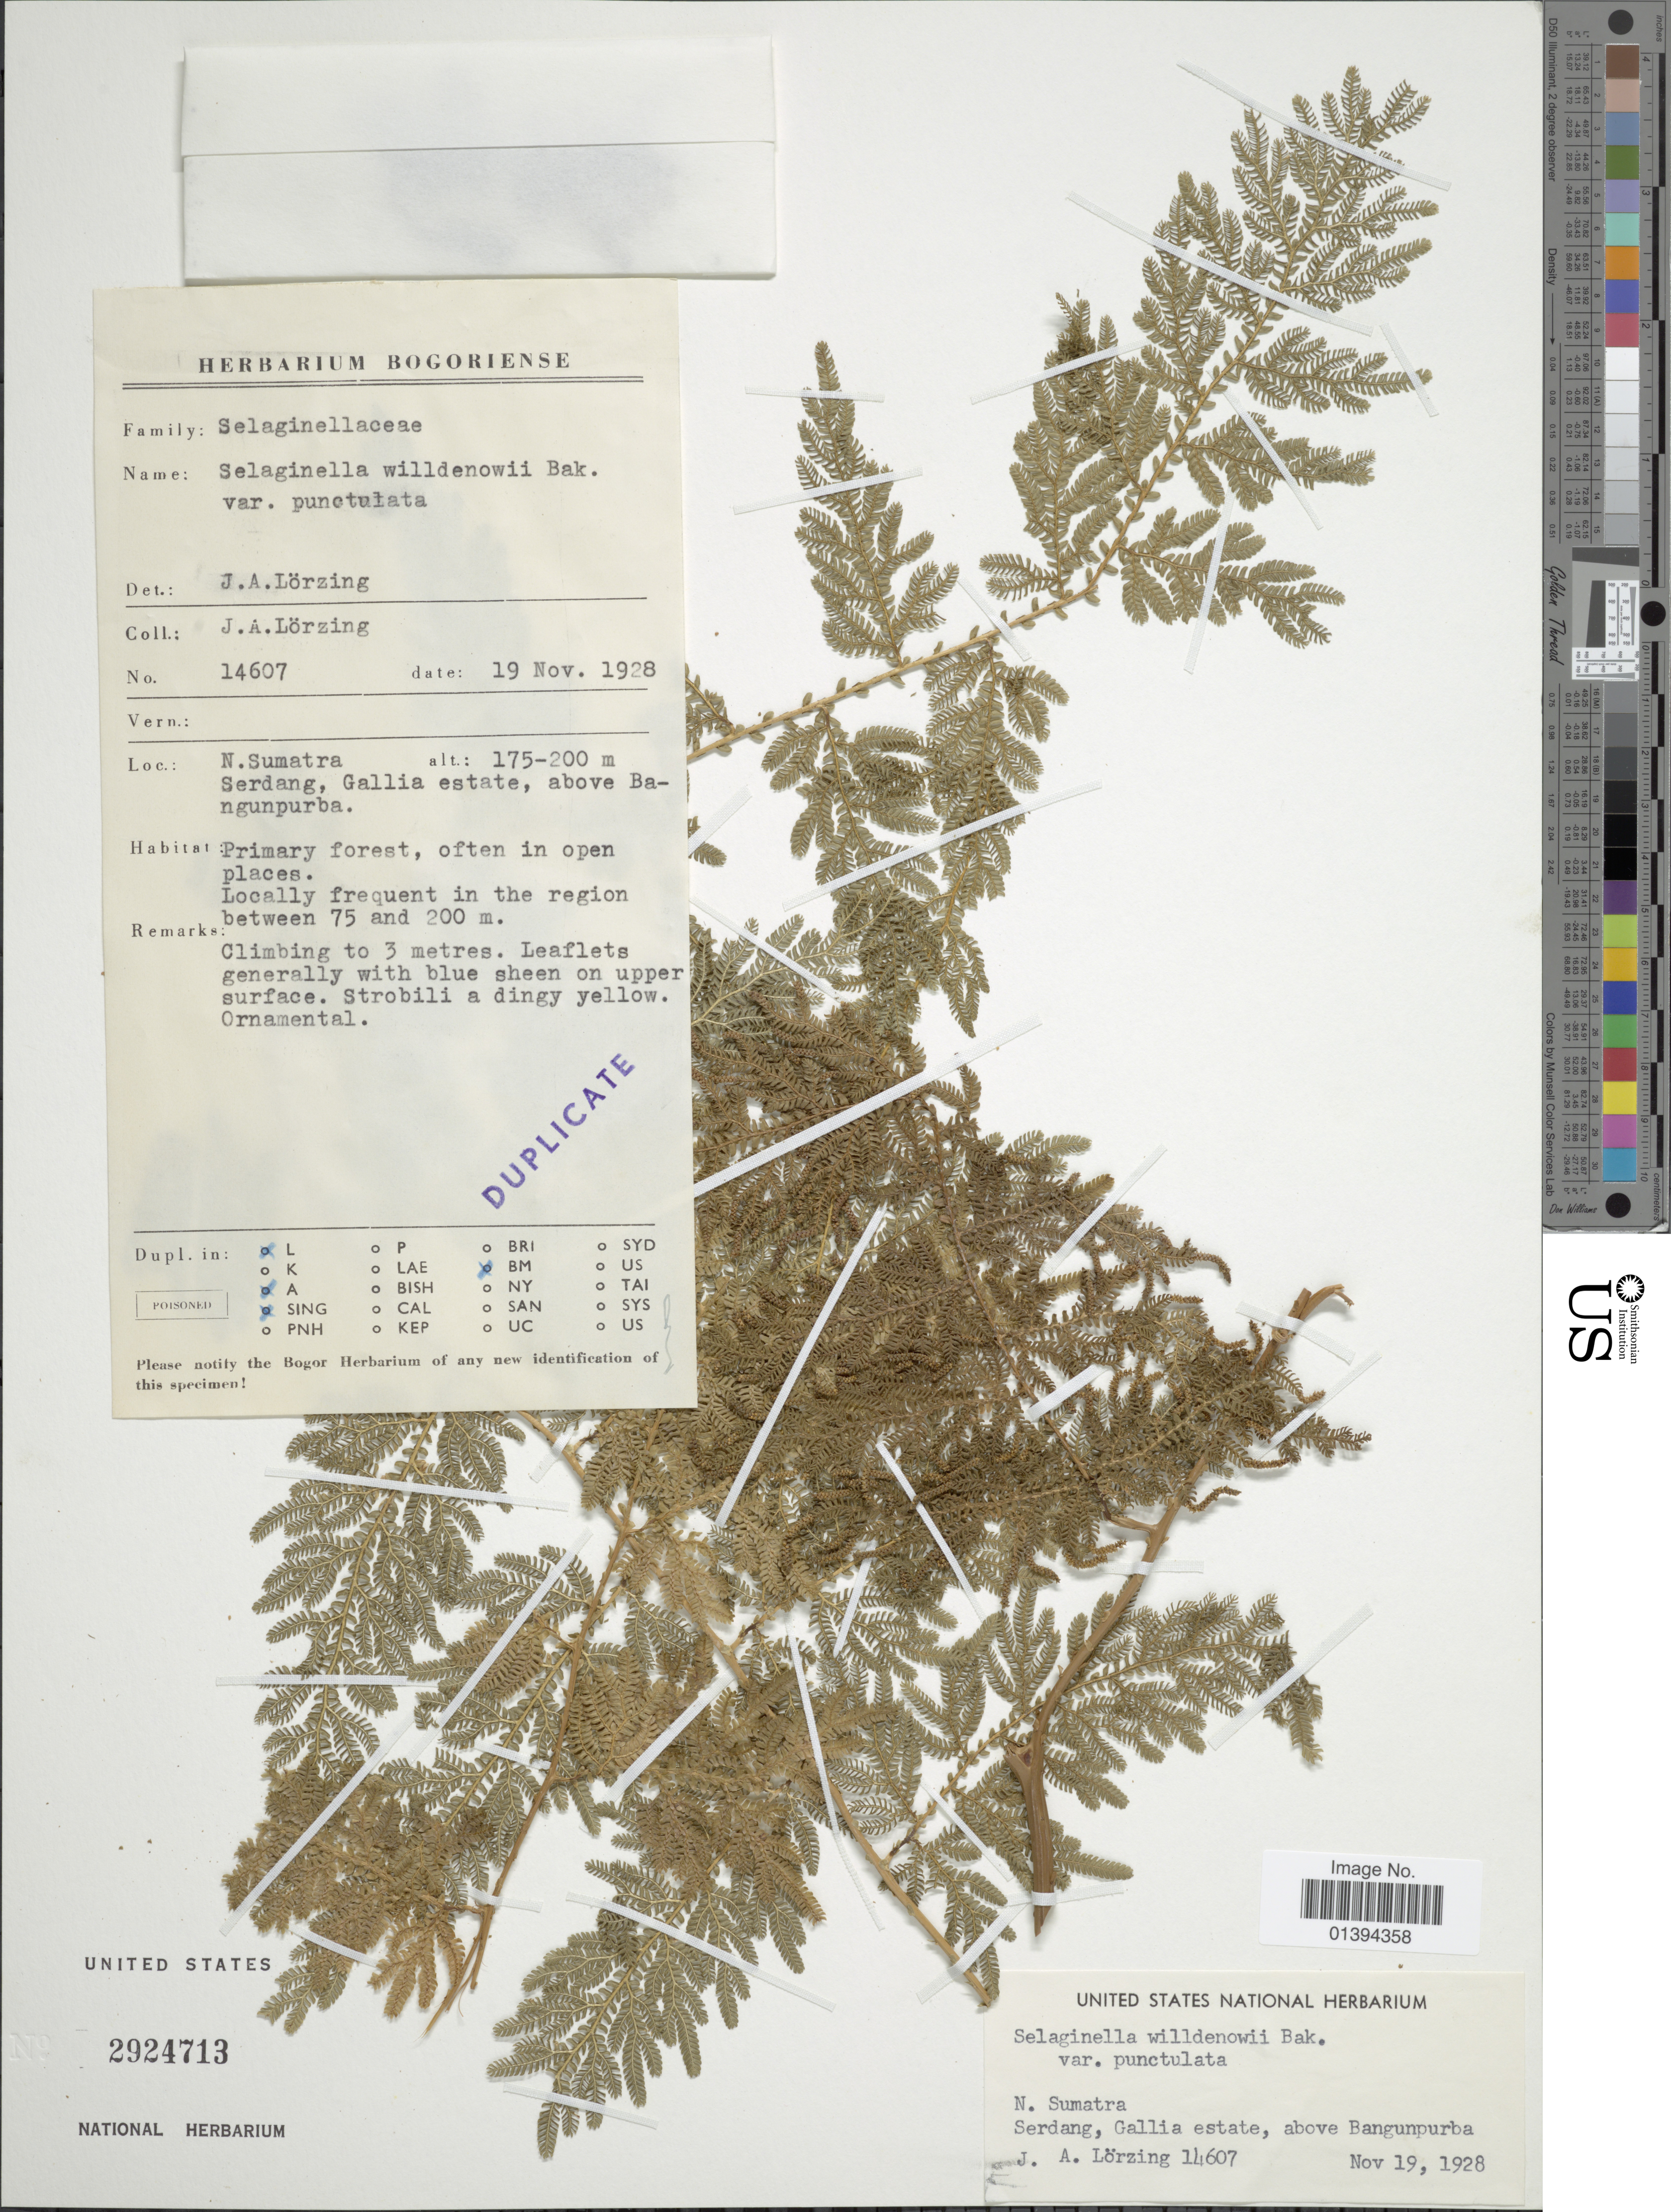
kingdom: Plantae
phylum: Tracheophyta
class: Lycopodiopsida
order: Selaginellales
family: Selaginellaceae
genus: Selaginella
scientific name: Selaginella willdenowii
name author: (Desv. ex Poir.) Baker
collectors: J. Lorzing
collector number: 14607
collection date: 1928-11-19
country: Indonesia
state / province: Sumatra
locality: N. Sumatra, Serdang, Gallia estate, above Bangunpurba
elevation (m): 175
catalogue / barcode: US 2924713